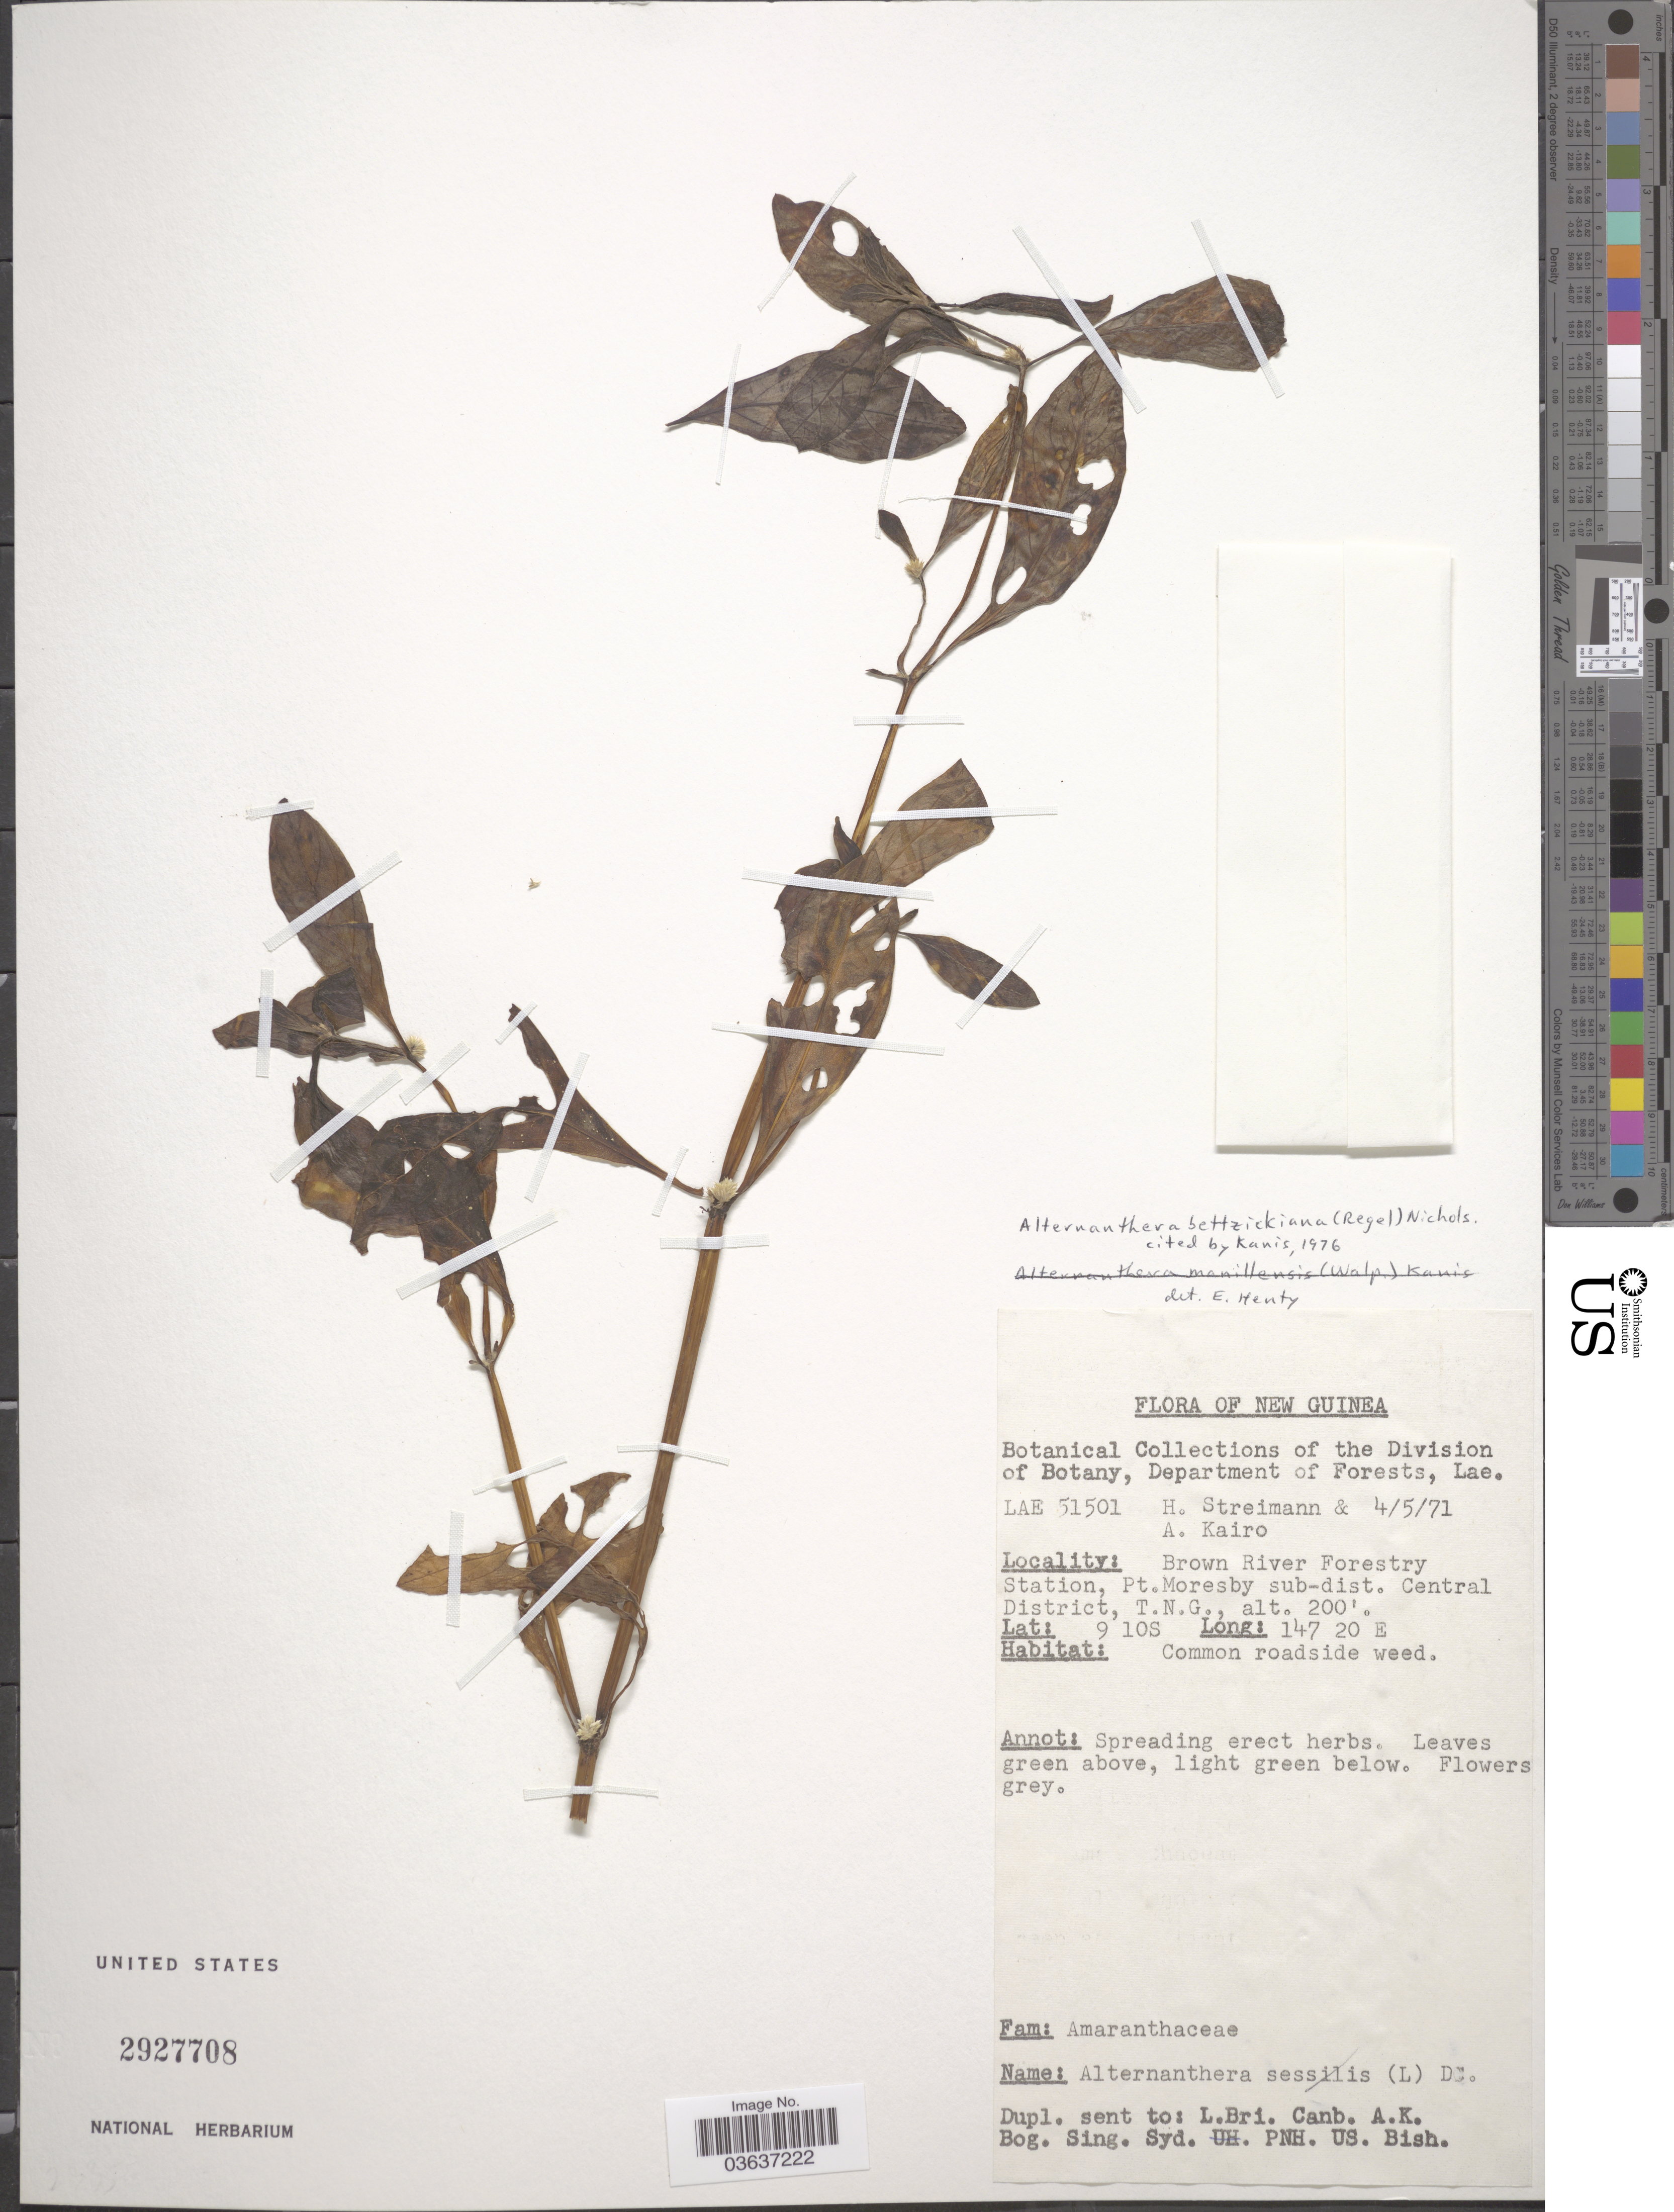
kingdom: Plantae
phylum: Tracheophyta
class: Magnoliopsida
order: Caryophyllales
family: Amaranthaceae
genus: Alternanthera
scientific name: Alternanthera bettzickiana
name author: (Regel) G. Nicholson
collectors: H. Streimann & A. Kairo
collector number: LAE 51501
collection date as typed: Transcribed d/m/y: 4/5/71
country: Papua New Guinea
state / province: Central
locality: New Guinea. Brown River Forestry Station, Pt. Moresby sub-dist. Central District, T. N. G.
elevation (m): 61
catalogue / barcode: US 2927708